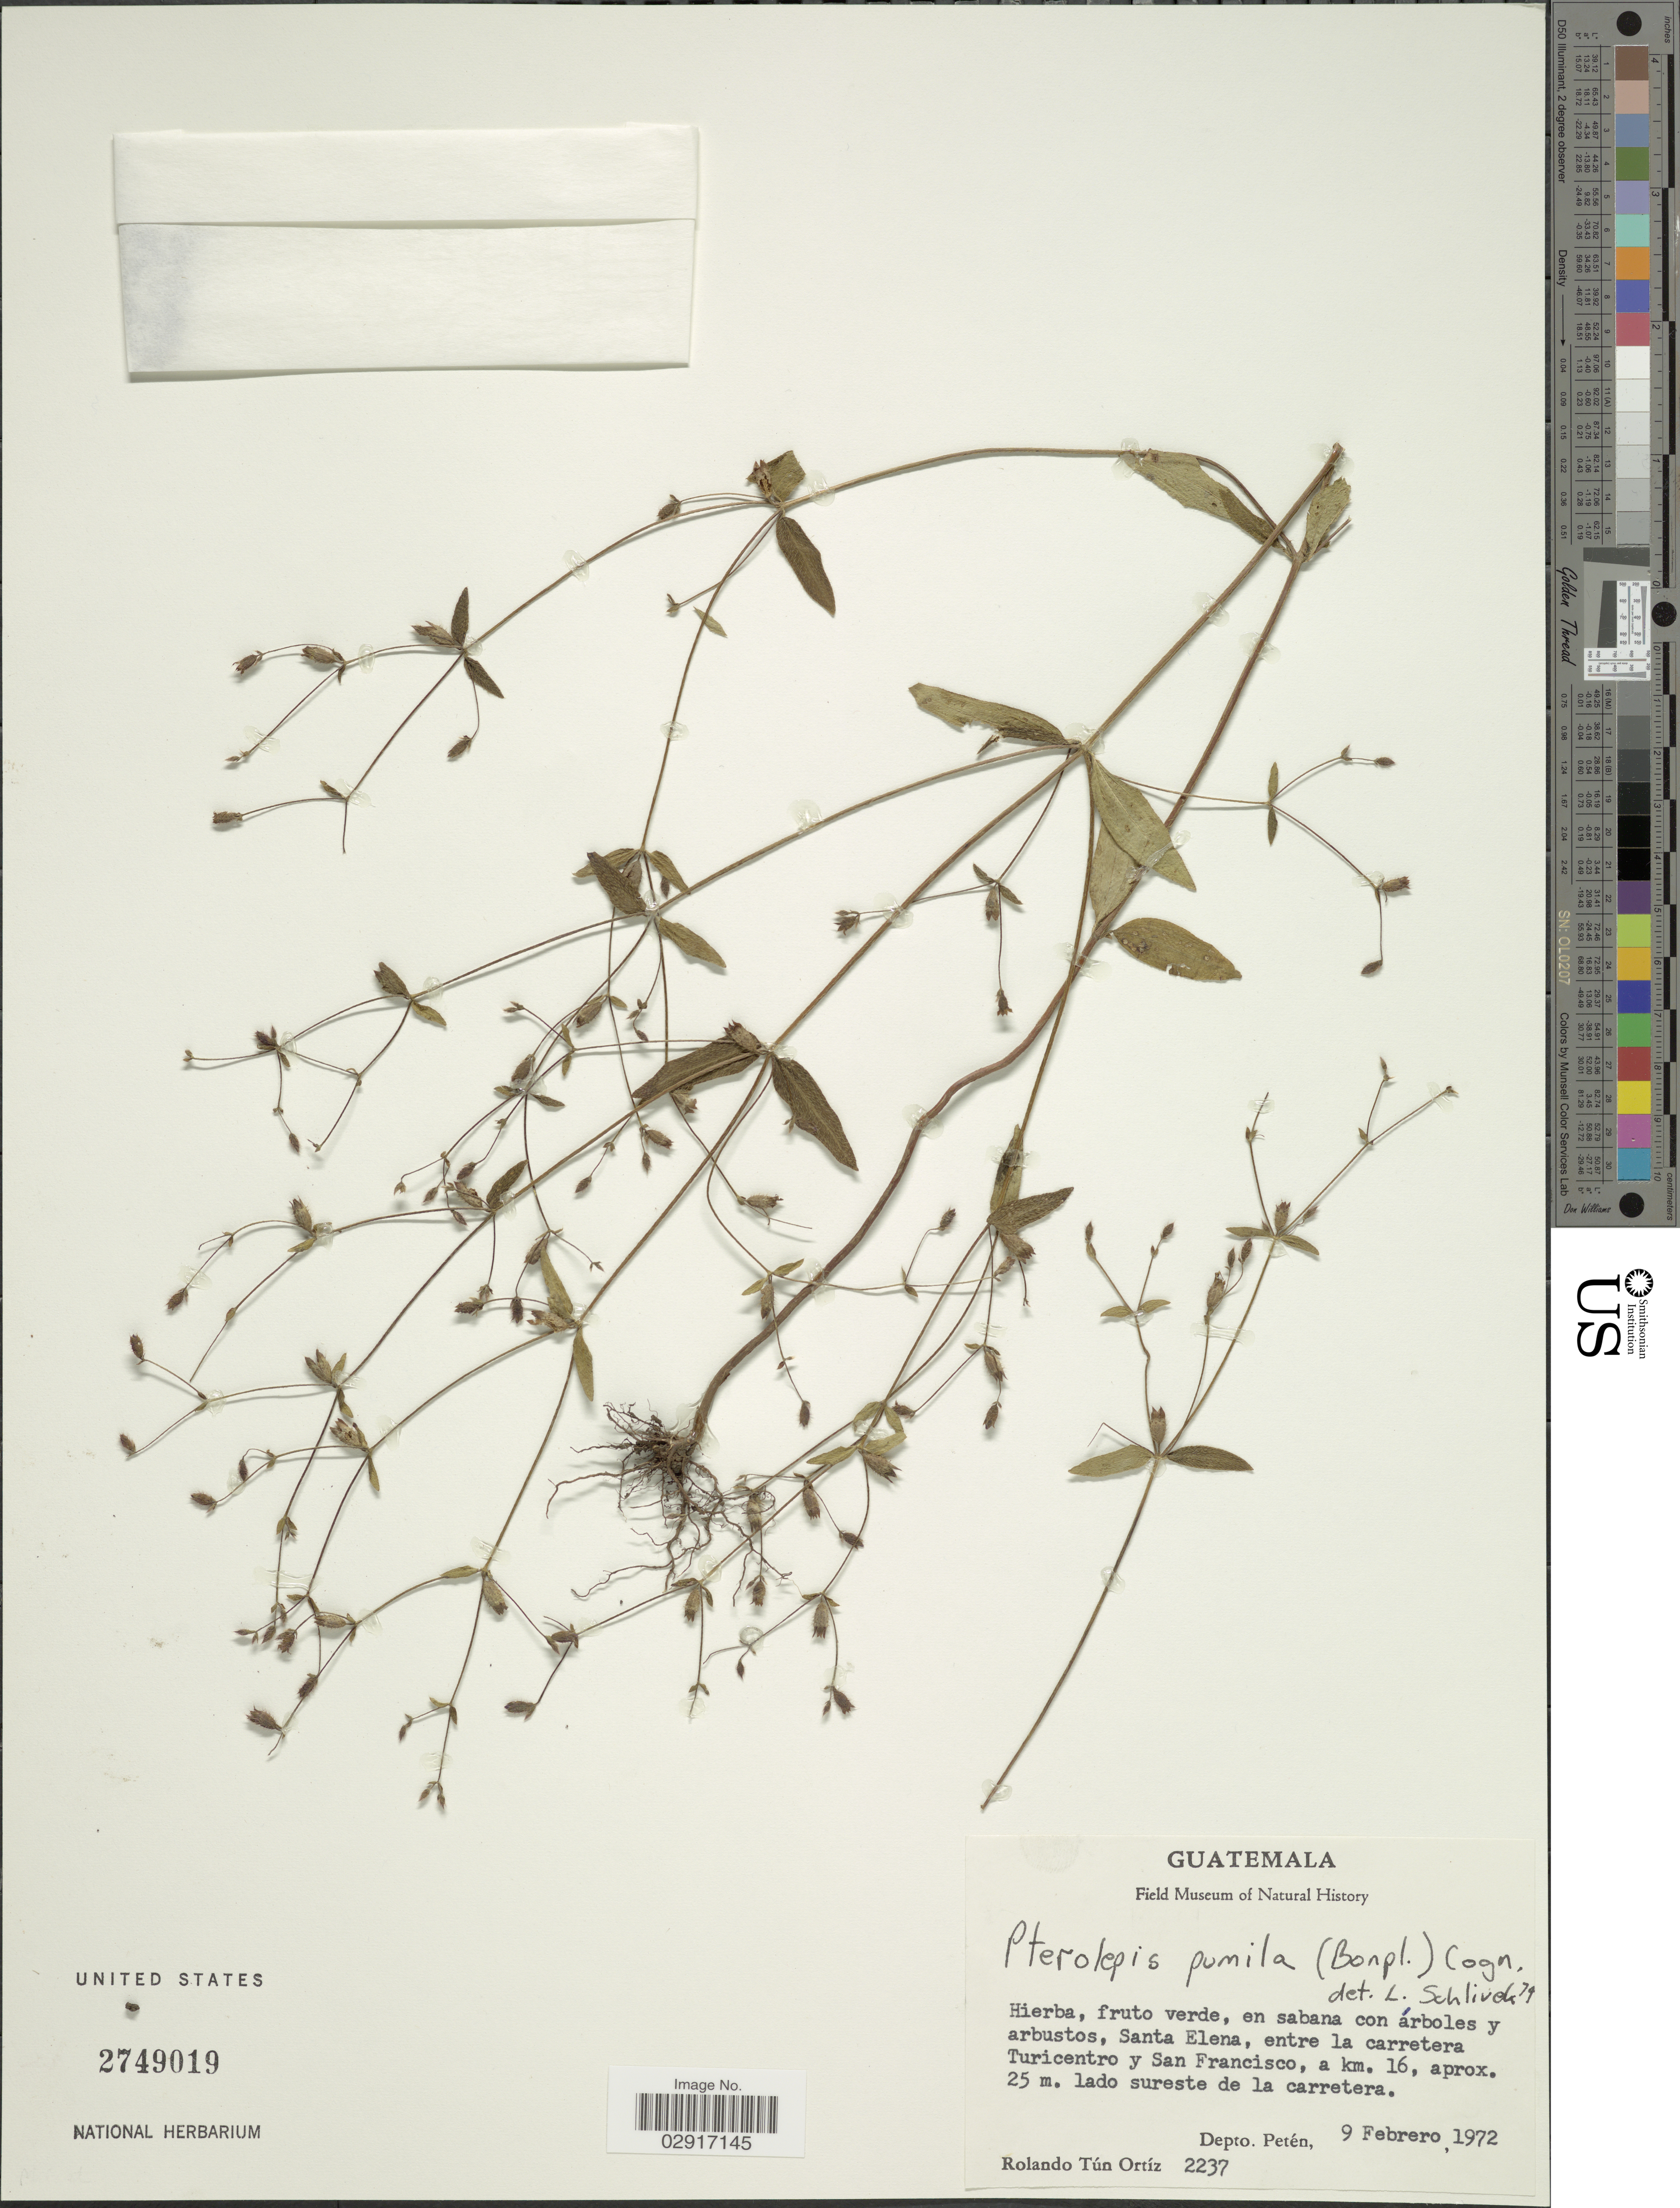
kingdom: Plantae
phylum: Tracheophyta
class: Magnoliopsida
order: Myrtales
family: Melastomataceae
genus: Pterolepis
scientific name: Pterolepis trichotoma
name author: (Rottb.) Cogn.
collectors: R. T. Ortíz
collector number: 2237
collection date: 1972-02-09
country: Guatemala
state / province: El Petén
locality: Santa Elena, Entre la carretera Turicentro y San Francisco, a km. 16, aprox. 25 m. lado sureste de la carretera. Depto. Petén.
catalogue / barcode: US 2749019